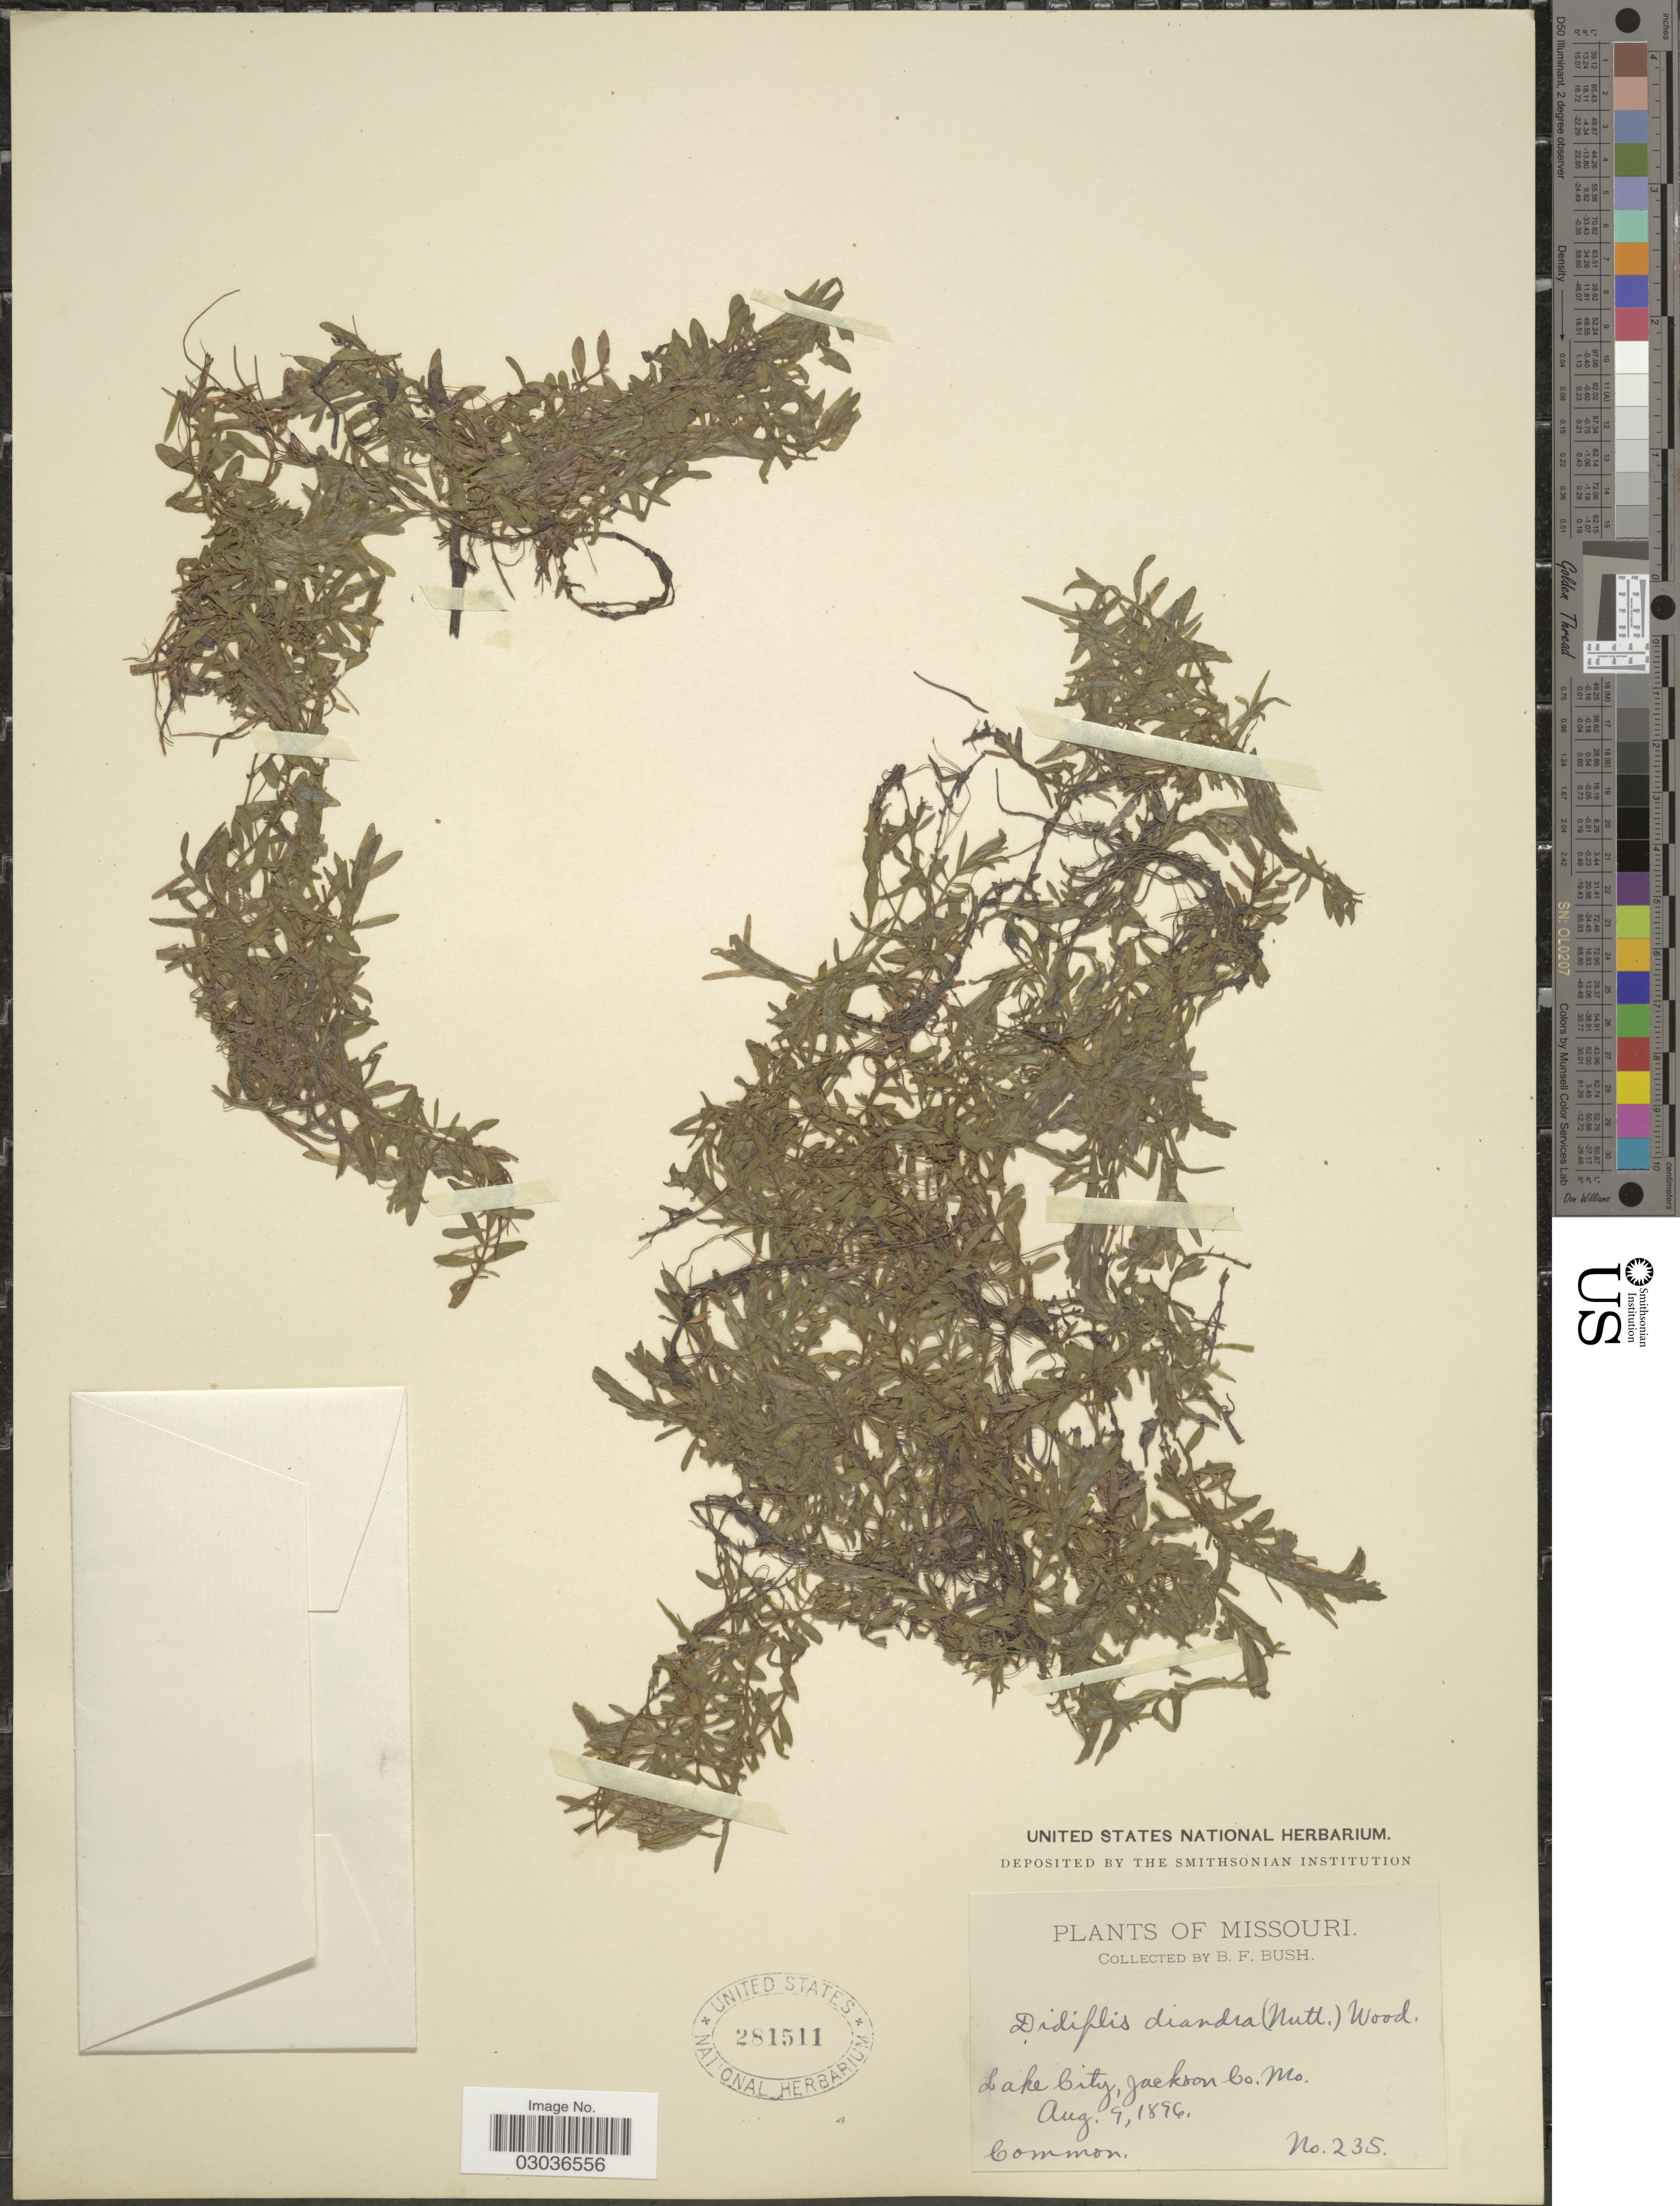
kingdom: Plantae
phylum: Tracheophyta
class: Magnoliopsida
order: Myrtales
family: Lythraceae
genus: Didiplis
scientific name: Didiplis diandra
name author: (Nutt. ex DC.) Alph. Wood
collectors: B. F. Bush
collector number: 235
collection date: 1896-08-09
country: United States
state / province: Missouri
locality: Lake City, Jackson Co.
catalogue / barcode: US 281511